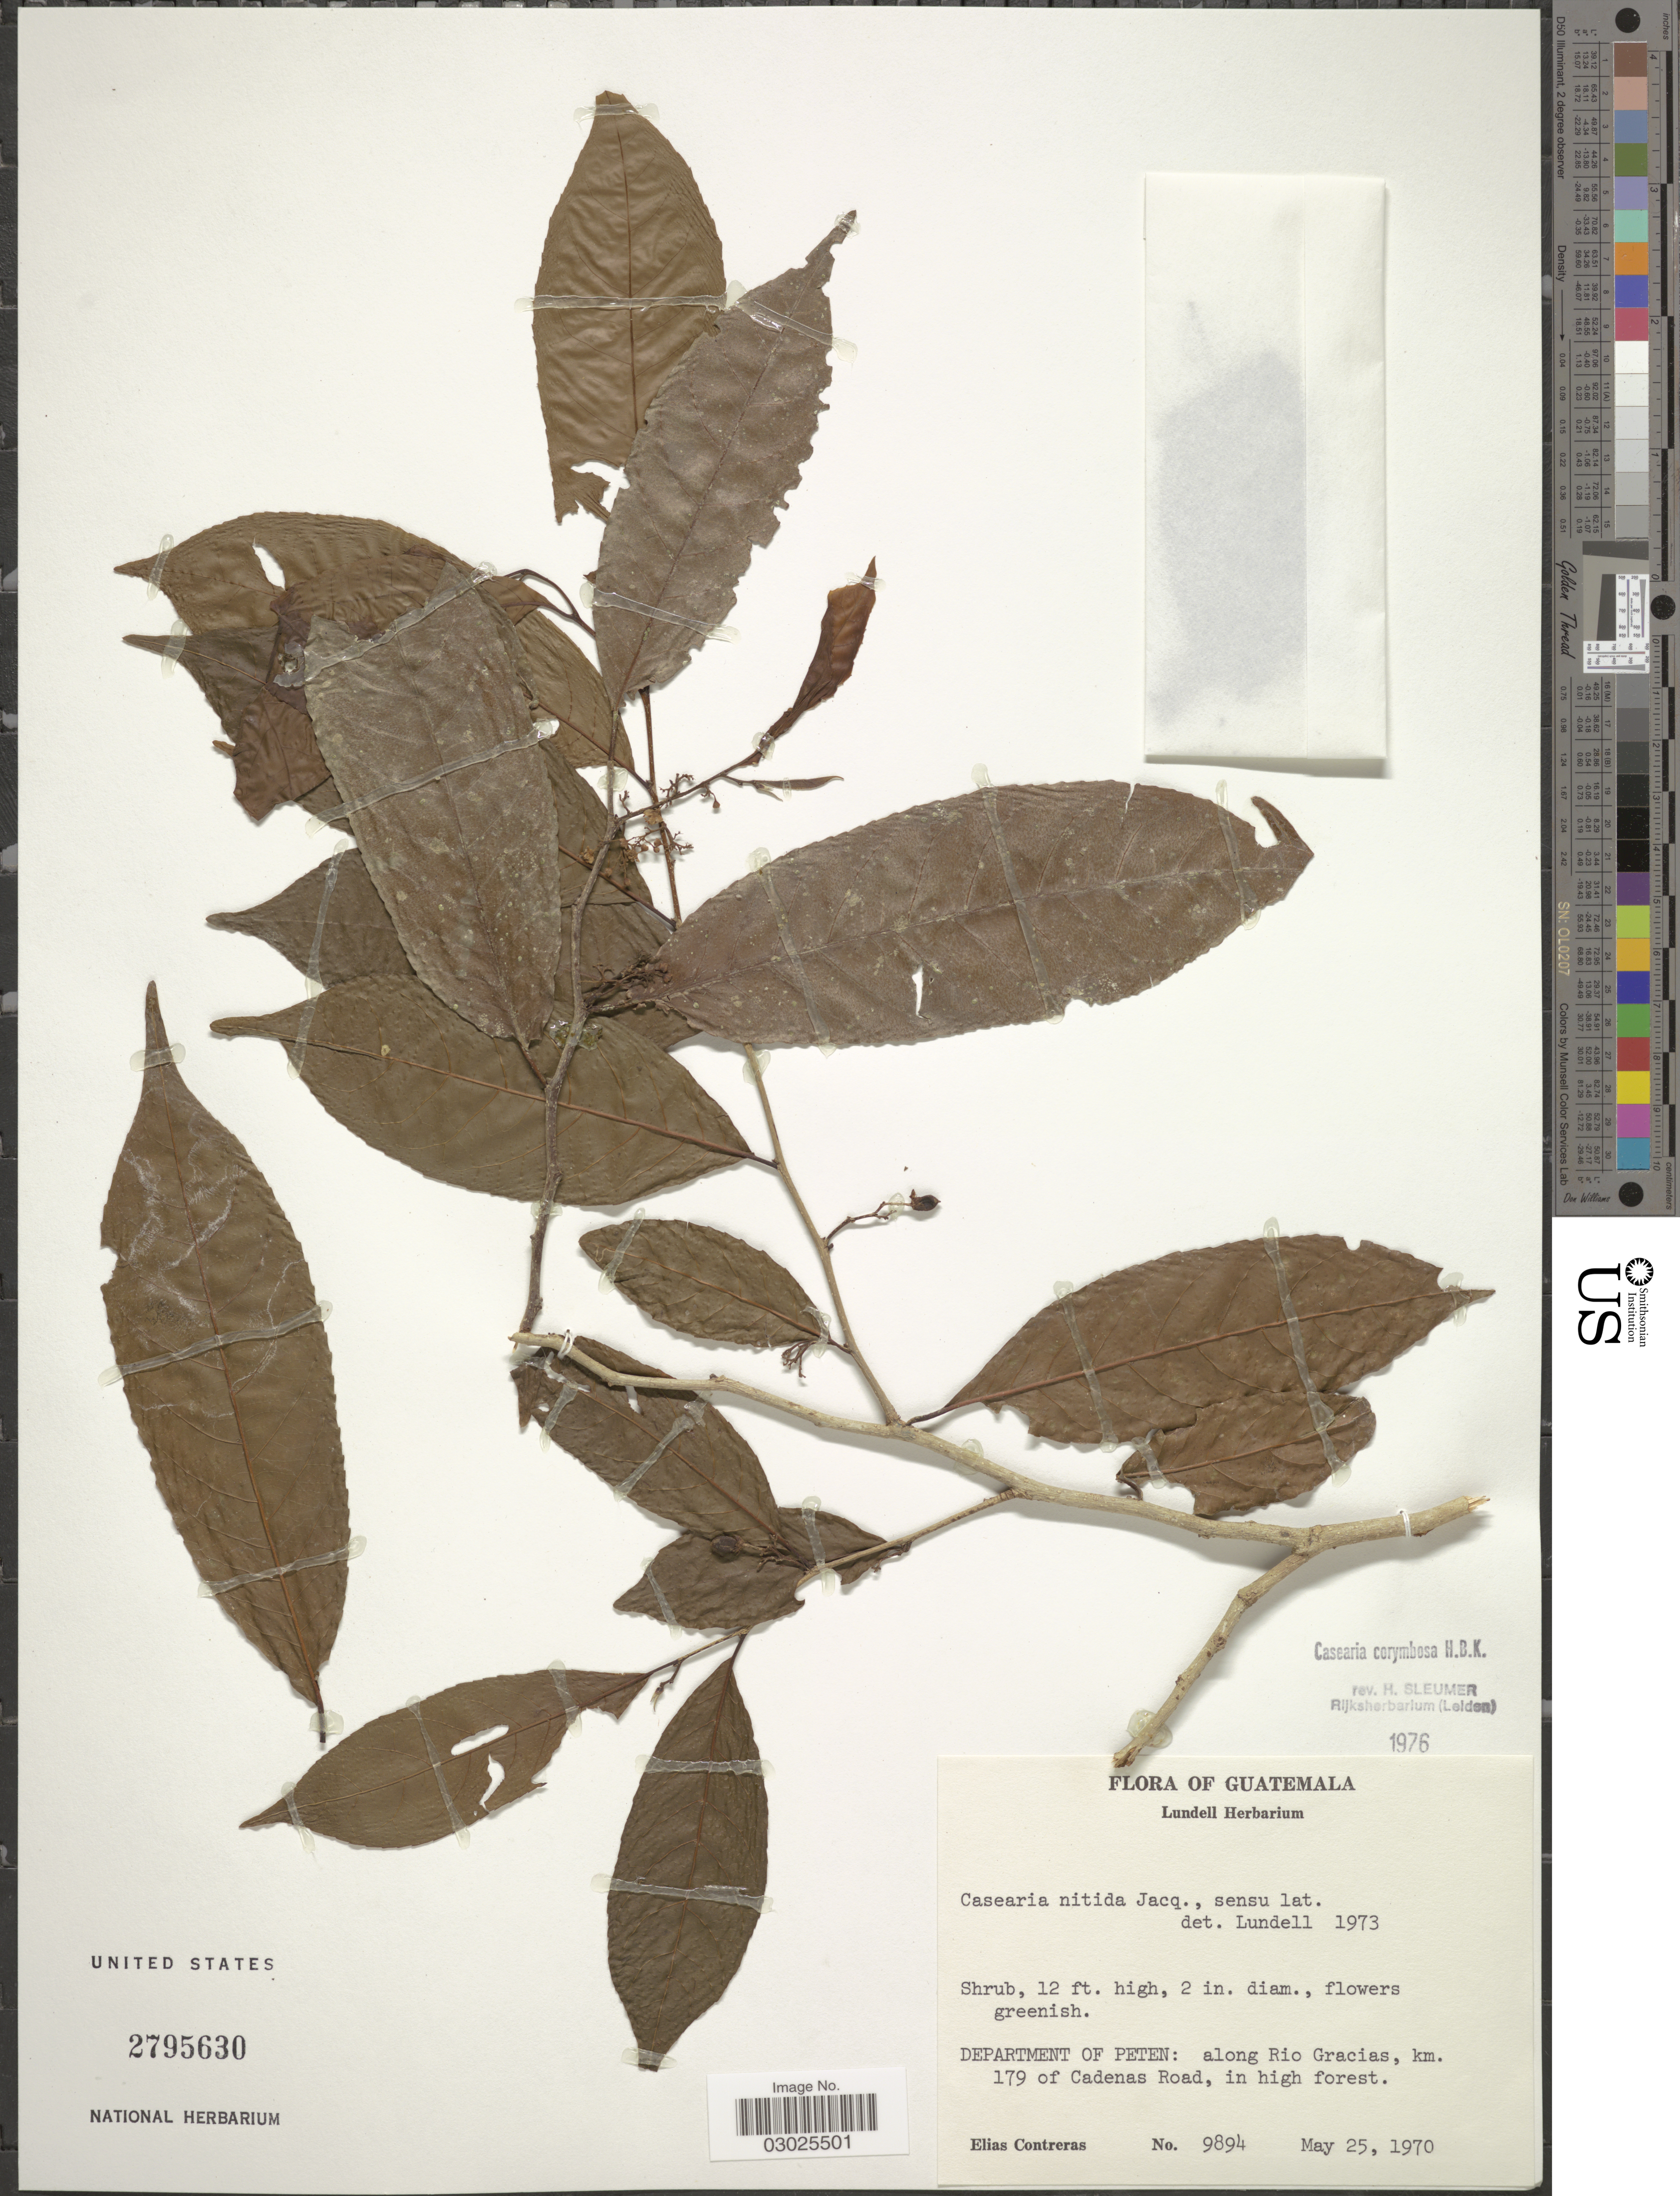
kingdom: Plantae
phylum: Tracheophyta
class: Magnoliopsida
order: Malpighiales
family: Salicaceae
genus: Casearia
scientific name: Casearia corymbosa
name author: Kunth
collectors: E. Contreras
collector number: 9894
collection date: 1970-05-25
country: Guatemala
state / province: El Petén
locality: Department of Peten: along Rio Gracias, km 179 of Cadenas Road, in high forest.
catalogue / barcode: US 2795630